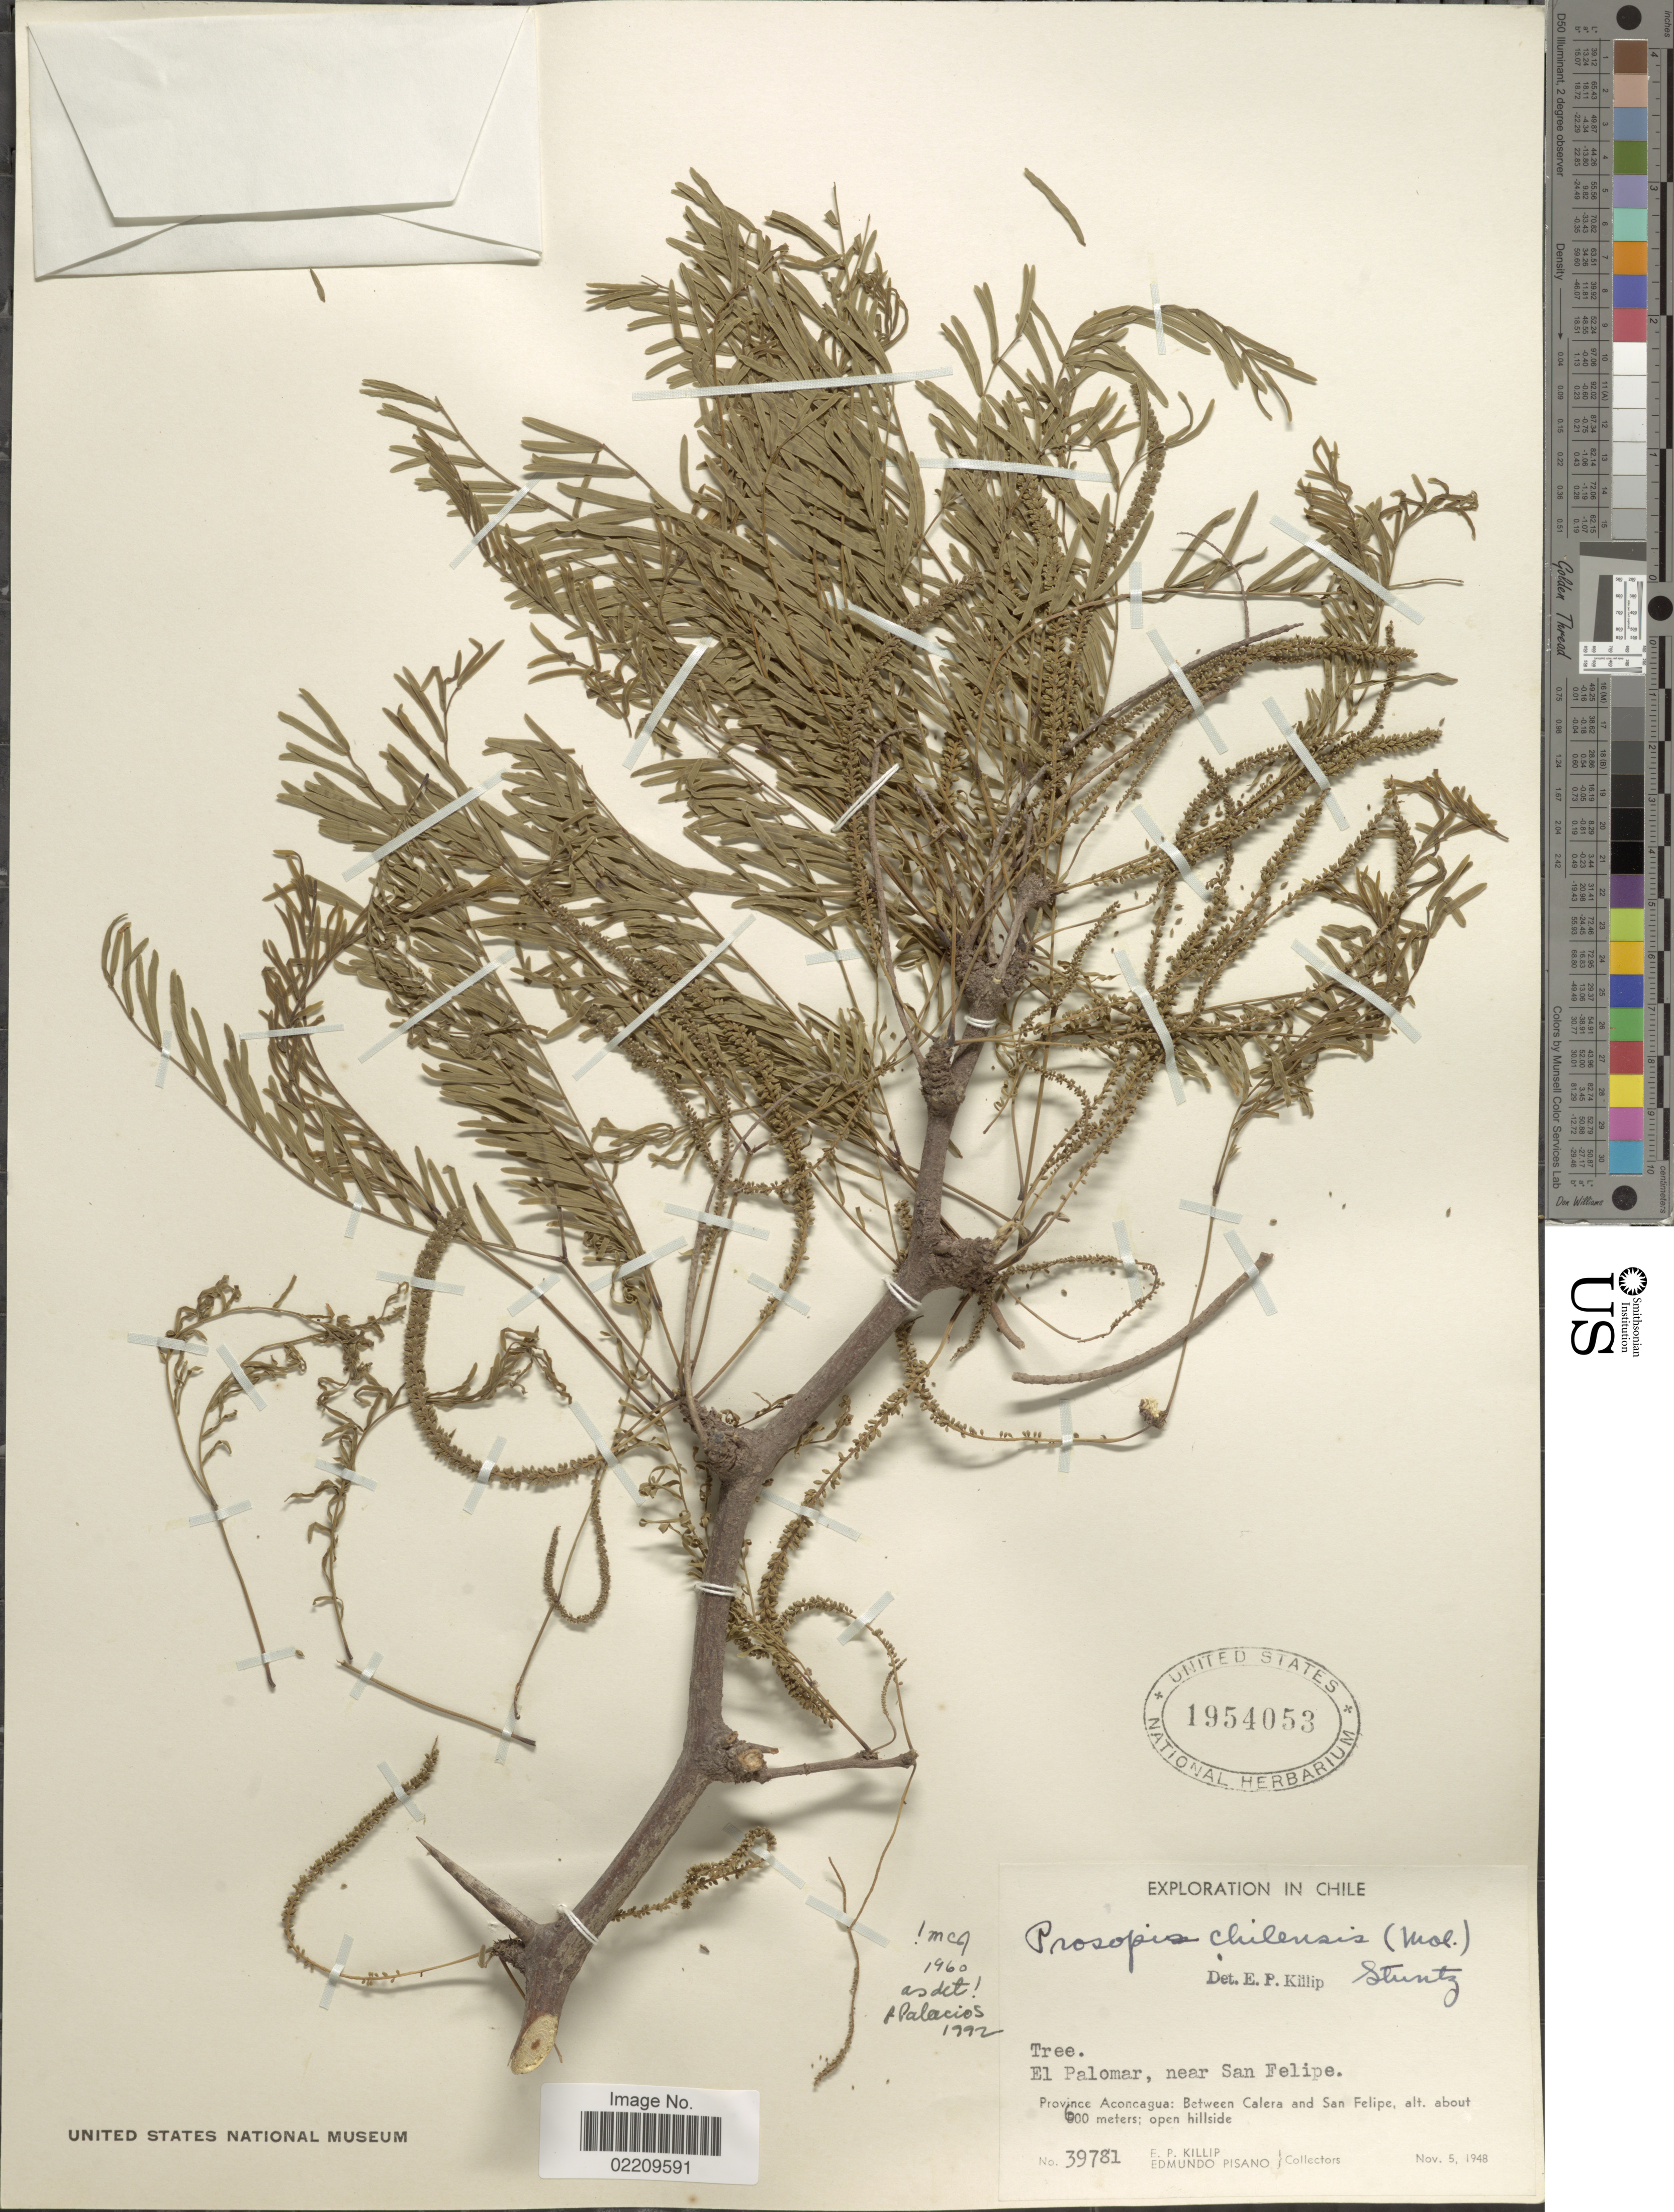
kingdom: Plantae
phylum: Tracheophyta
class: Magnoliopsida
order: Fabales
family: Fabaceae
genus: Neltuma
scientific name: Neltuma chilensis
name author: (Molina) C. E. Hughes & G.P. Lewis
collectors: E. P. Killip & E. Pisano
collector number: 39781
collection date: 1948-11-05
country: Chile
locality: Al Palomar, near San Felipe, province Aconcagua: Between Calera and San Felipe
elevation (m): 600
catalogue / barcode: US 1954053